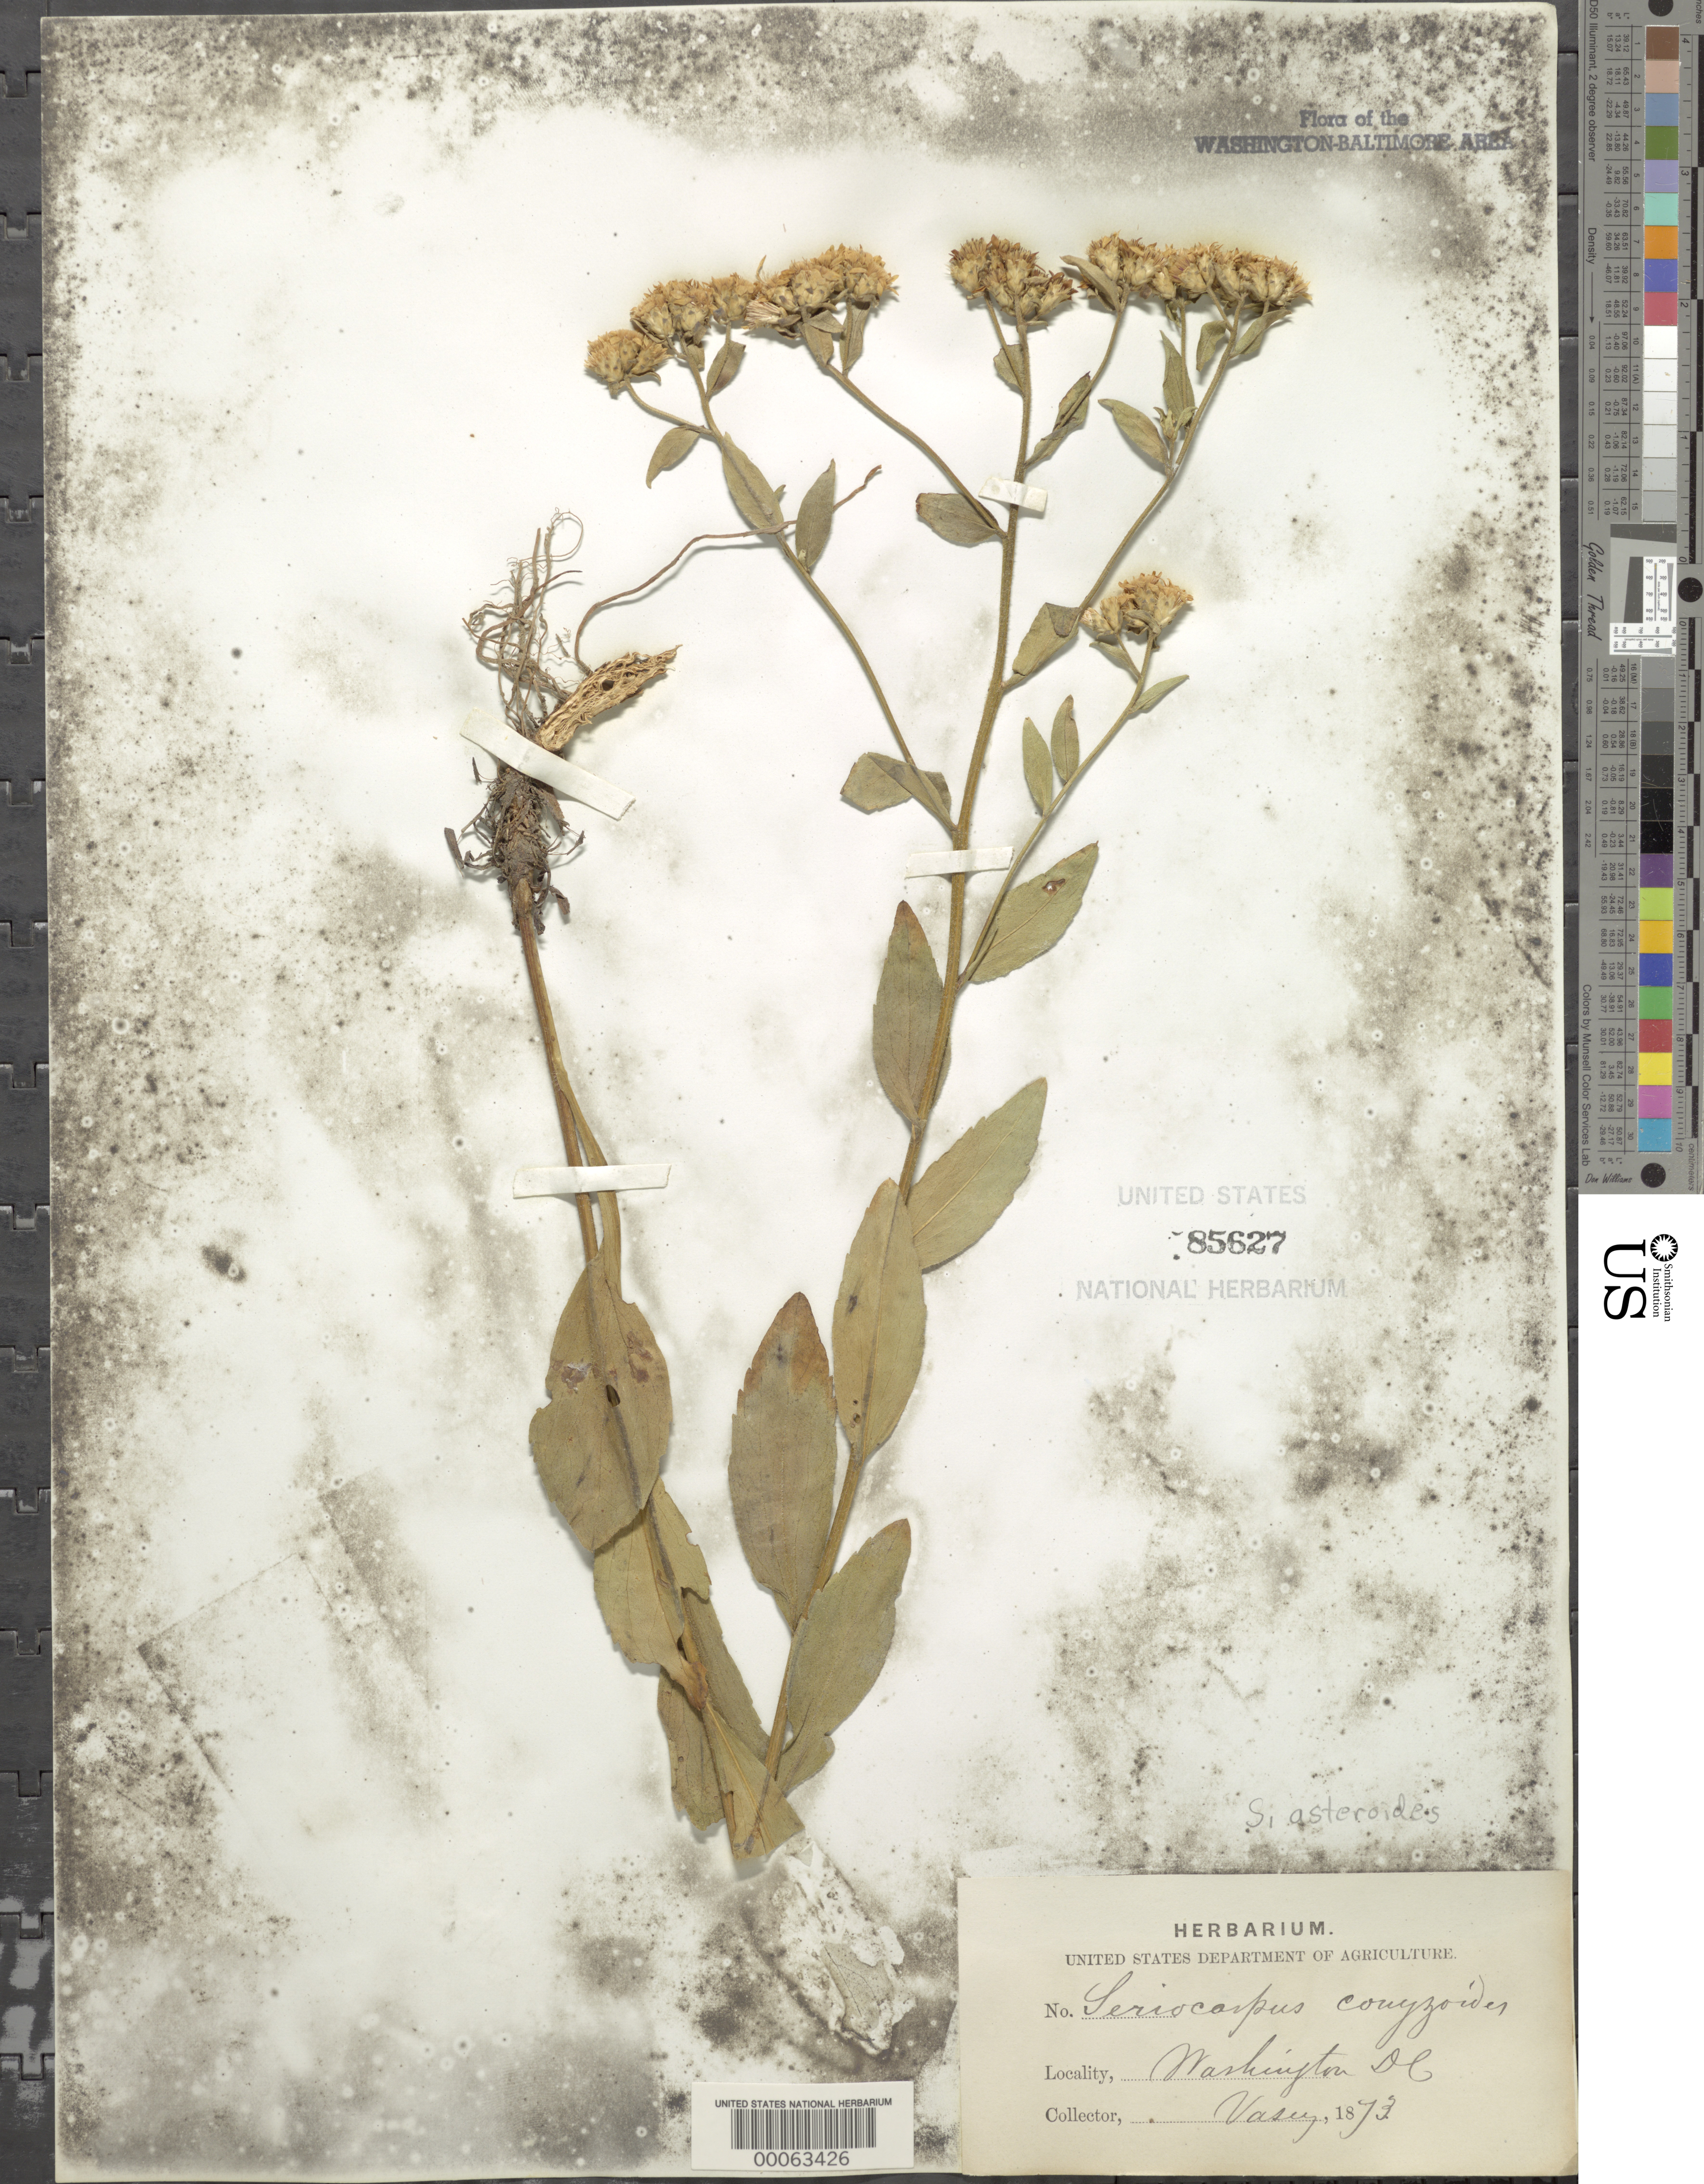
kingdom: Plantae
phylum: Tracheophyta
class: Magnoliopsida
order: Asterales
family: Asteraceae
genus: Sericocarpus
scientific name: Sericocarpus asteroides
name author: (L.) Britton, Stearns & Poggenb.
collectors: G. Vasey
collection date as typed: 1873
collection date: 1873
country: United States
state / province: District of Columbia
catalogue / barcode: US 85627